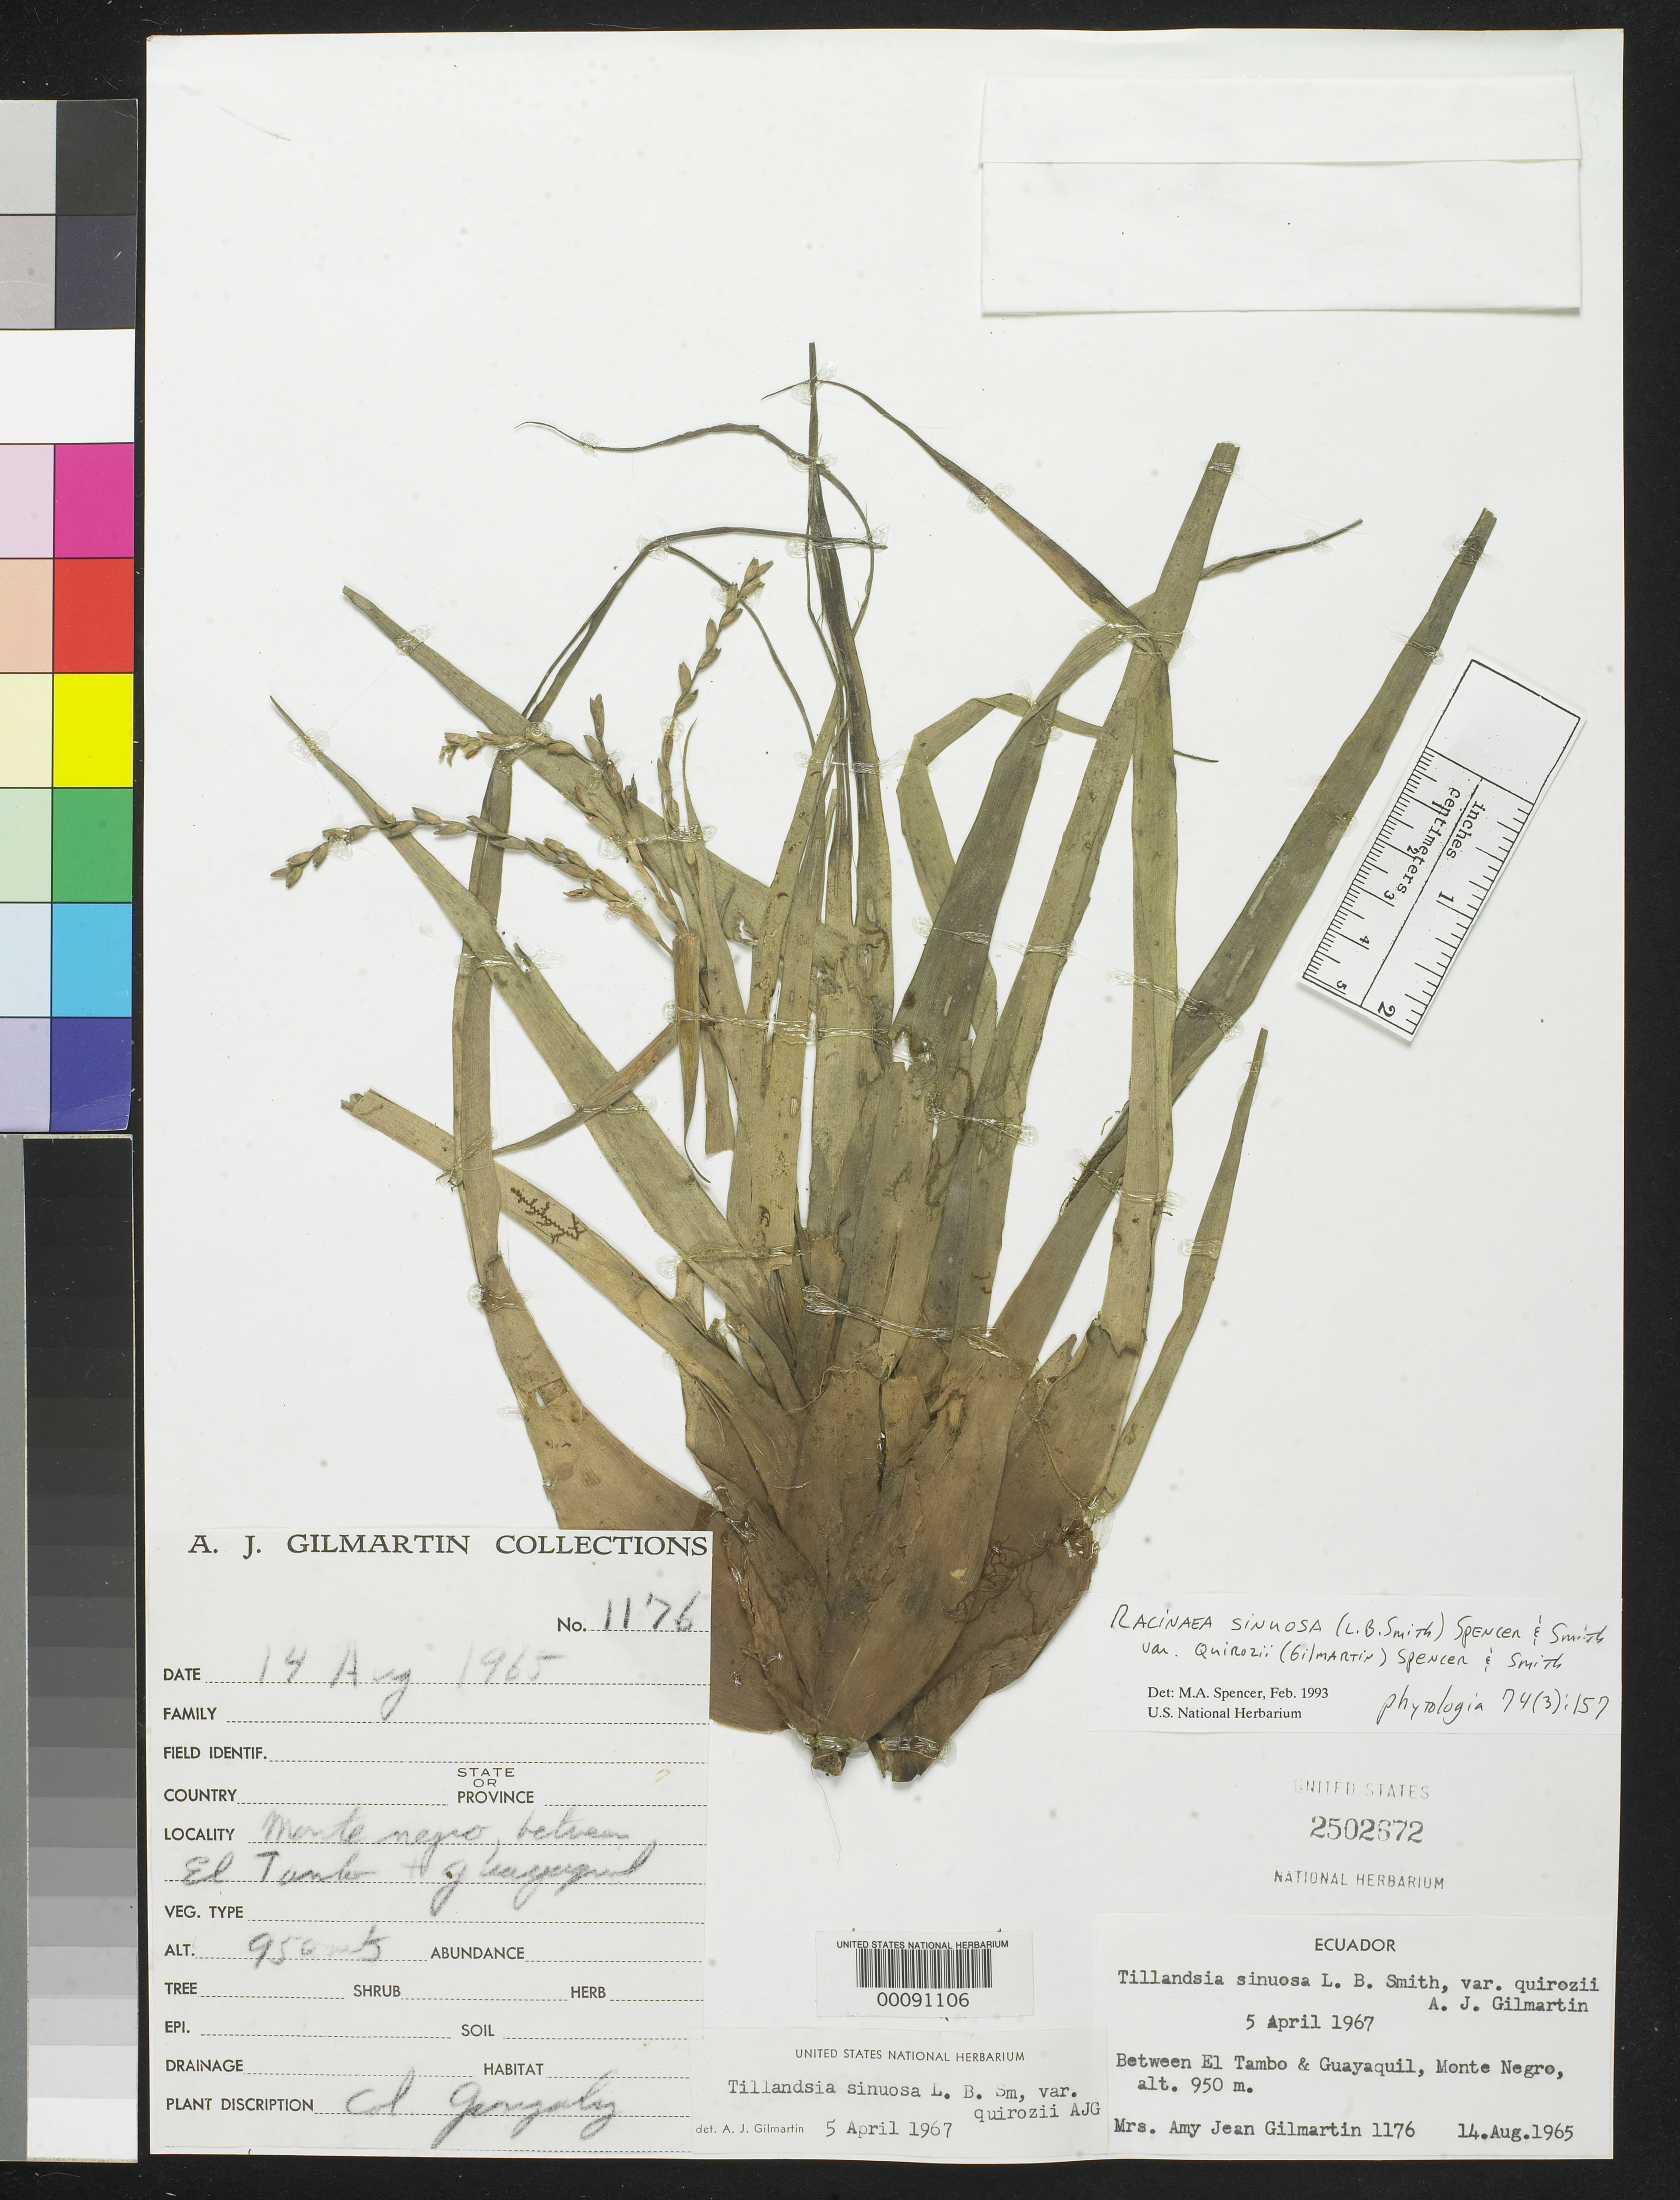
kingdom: Plantae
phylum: Tracheophyta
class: Liliopsida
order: Poales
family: Bromeliaceae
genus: Tillandsia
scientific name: Tillandsia sinuosa var. quirozii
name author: Gilmartin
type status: Holotype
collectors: A. J. Gilmartin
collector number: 1176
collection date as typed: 14 Aug 1965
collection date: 1965-08-14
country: Ecuador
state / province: Loja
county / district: Canar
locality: Between El Tambo & Guayaquil, near Monte Negro.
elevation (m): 950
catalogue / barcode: US 2502672